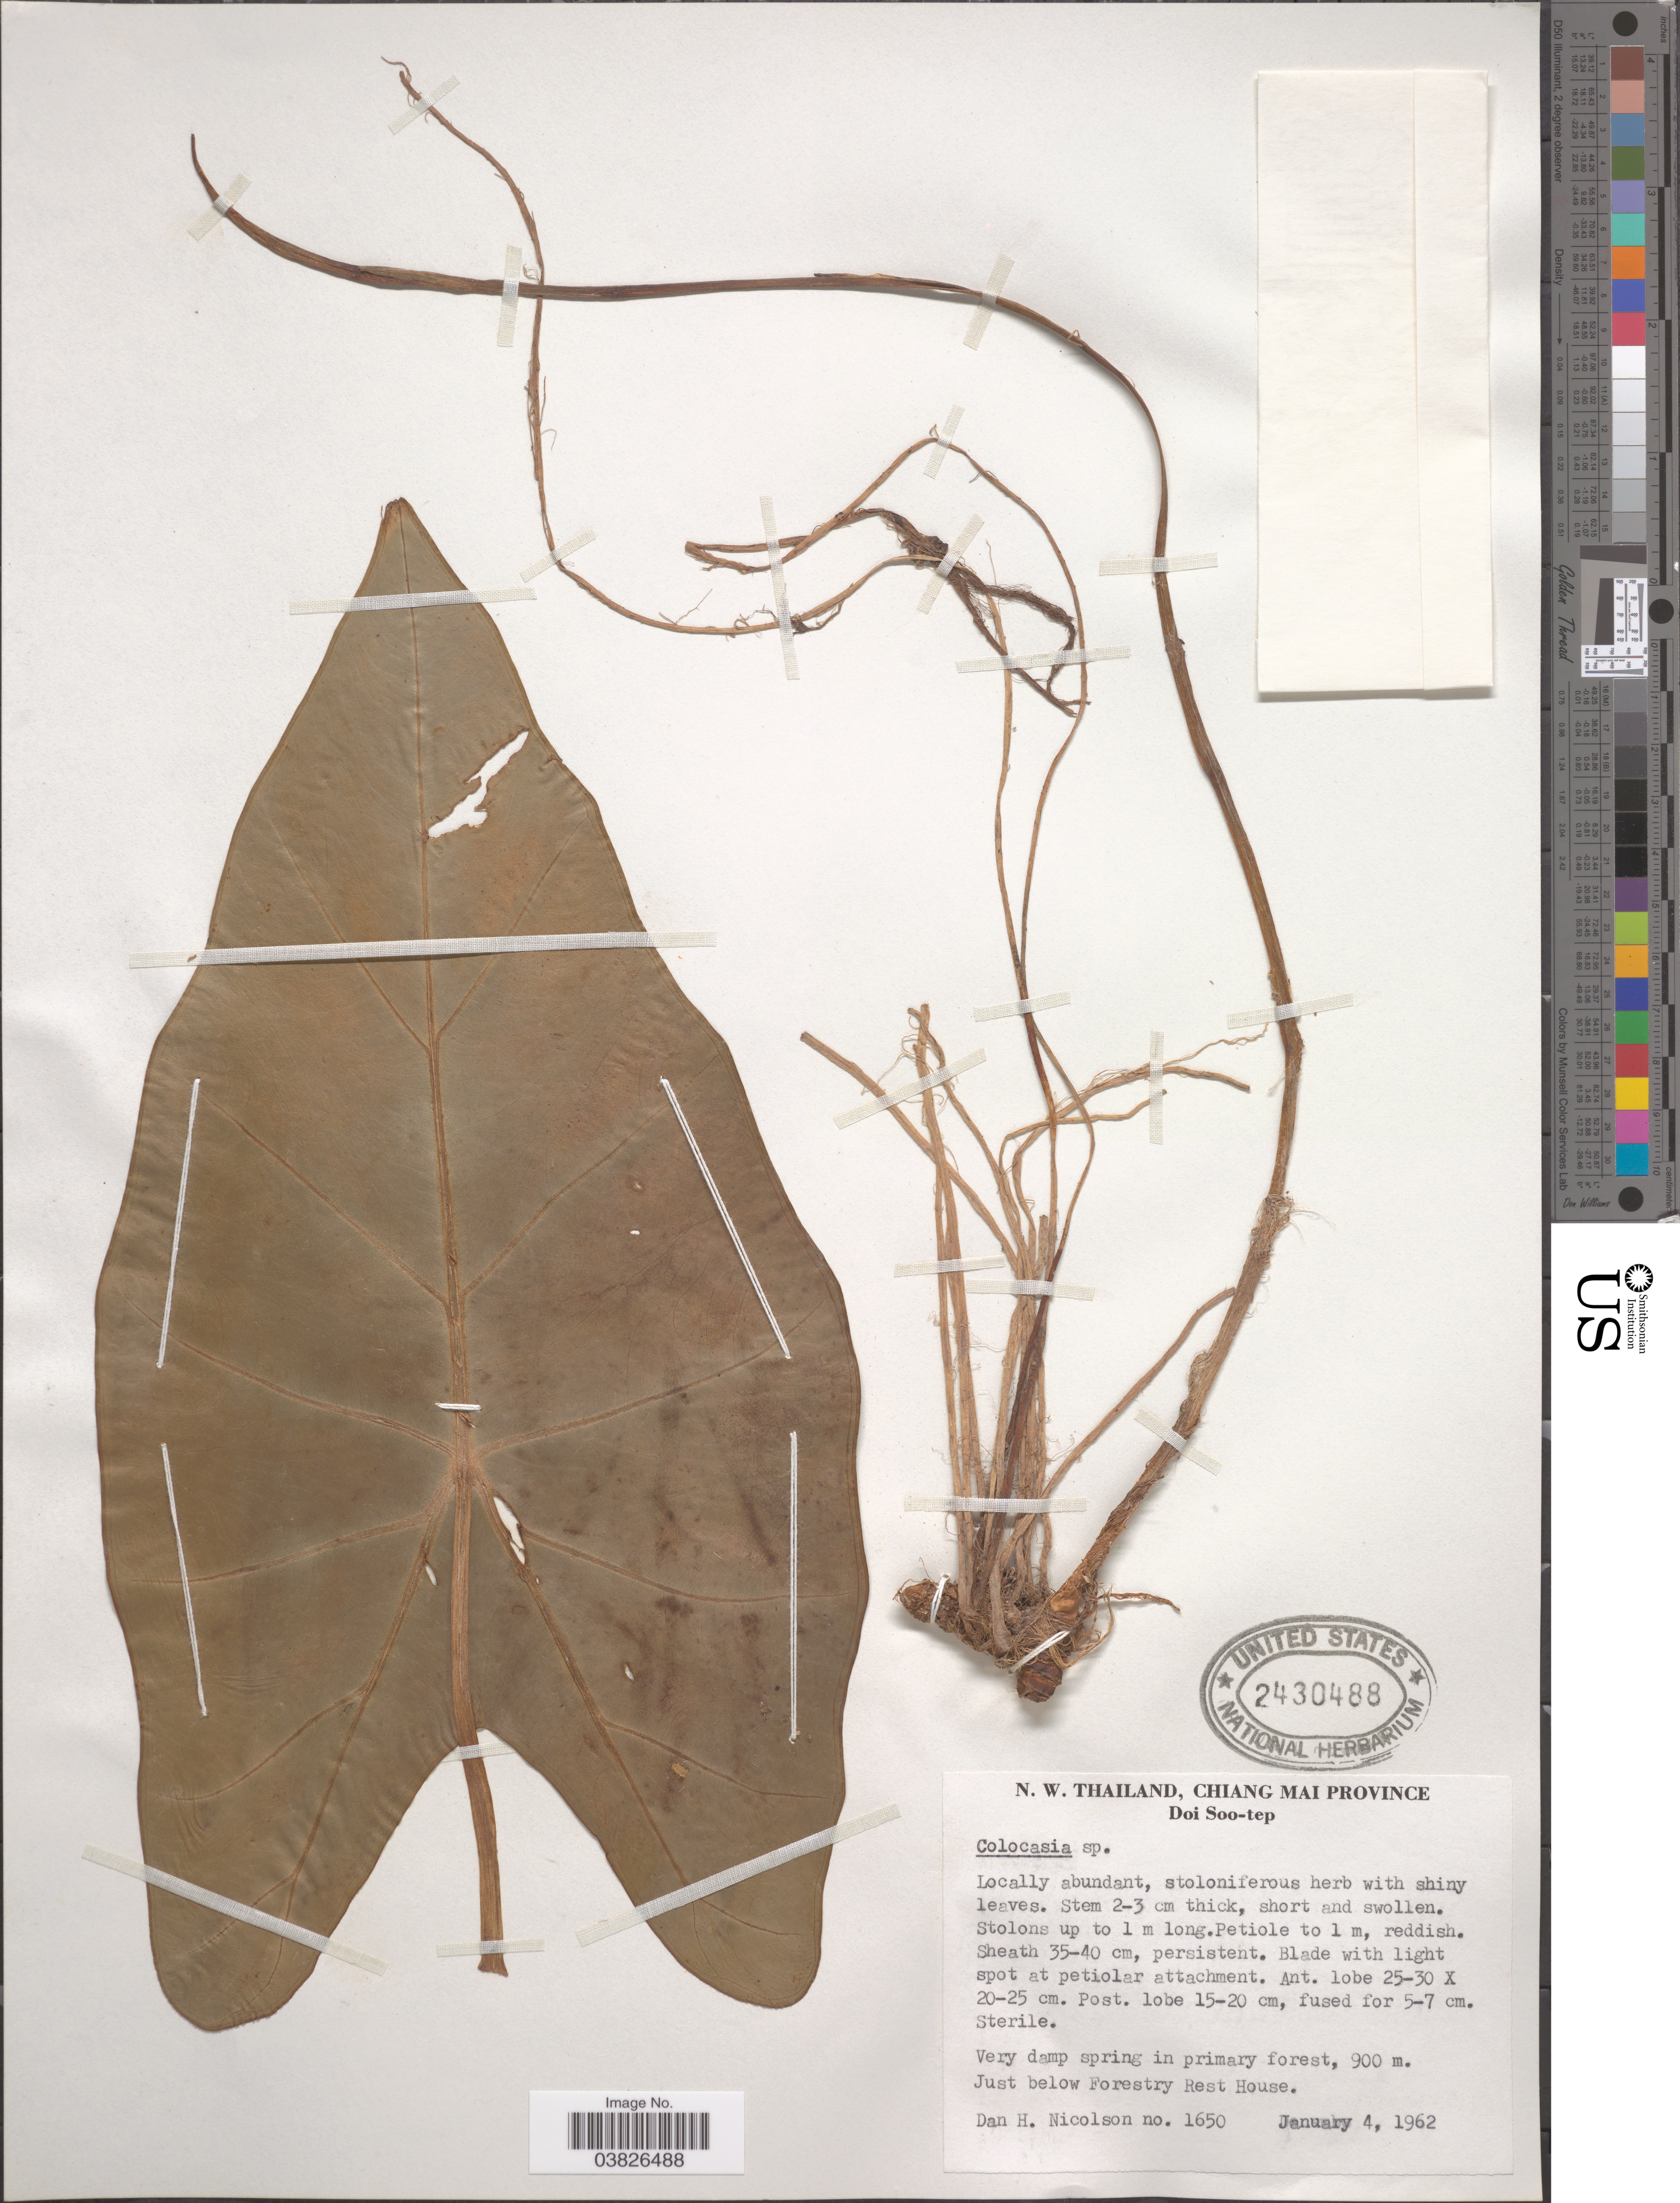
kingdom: Plantae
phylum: Tracheophyta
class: Liliopsida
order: Alismatales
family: Araceae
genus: Colocasia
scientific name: Colocasia sp.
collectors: D. H. Nicolson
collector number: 1650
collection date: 1962-01-04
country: Thailand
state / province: Chiang Mai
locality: N. W. Thailand, Doi Soo-tep. Just below Forestry Rest House.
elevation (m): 900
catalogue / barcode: US 2430488